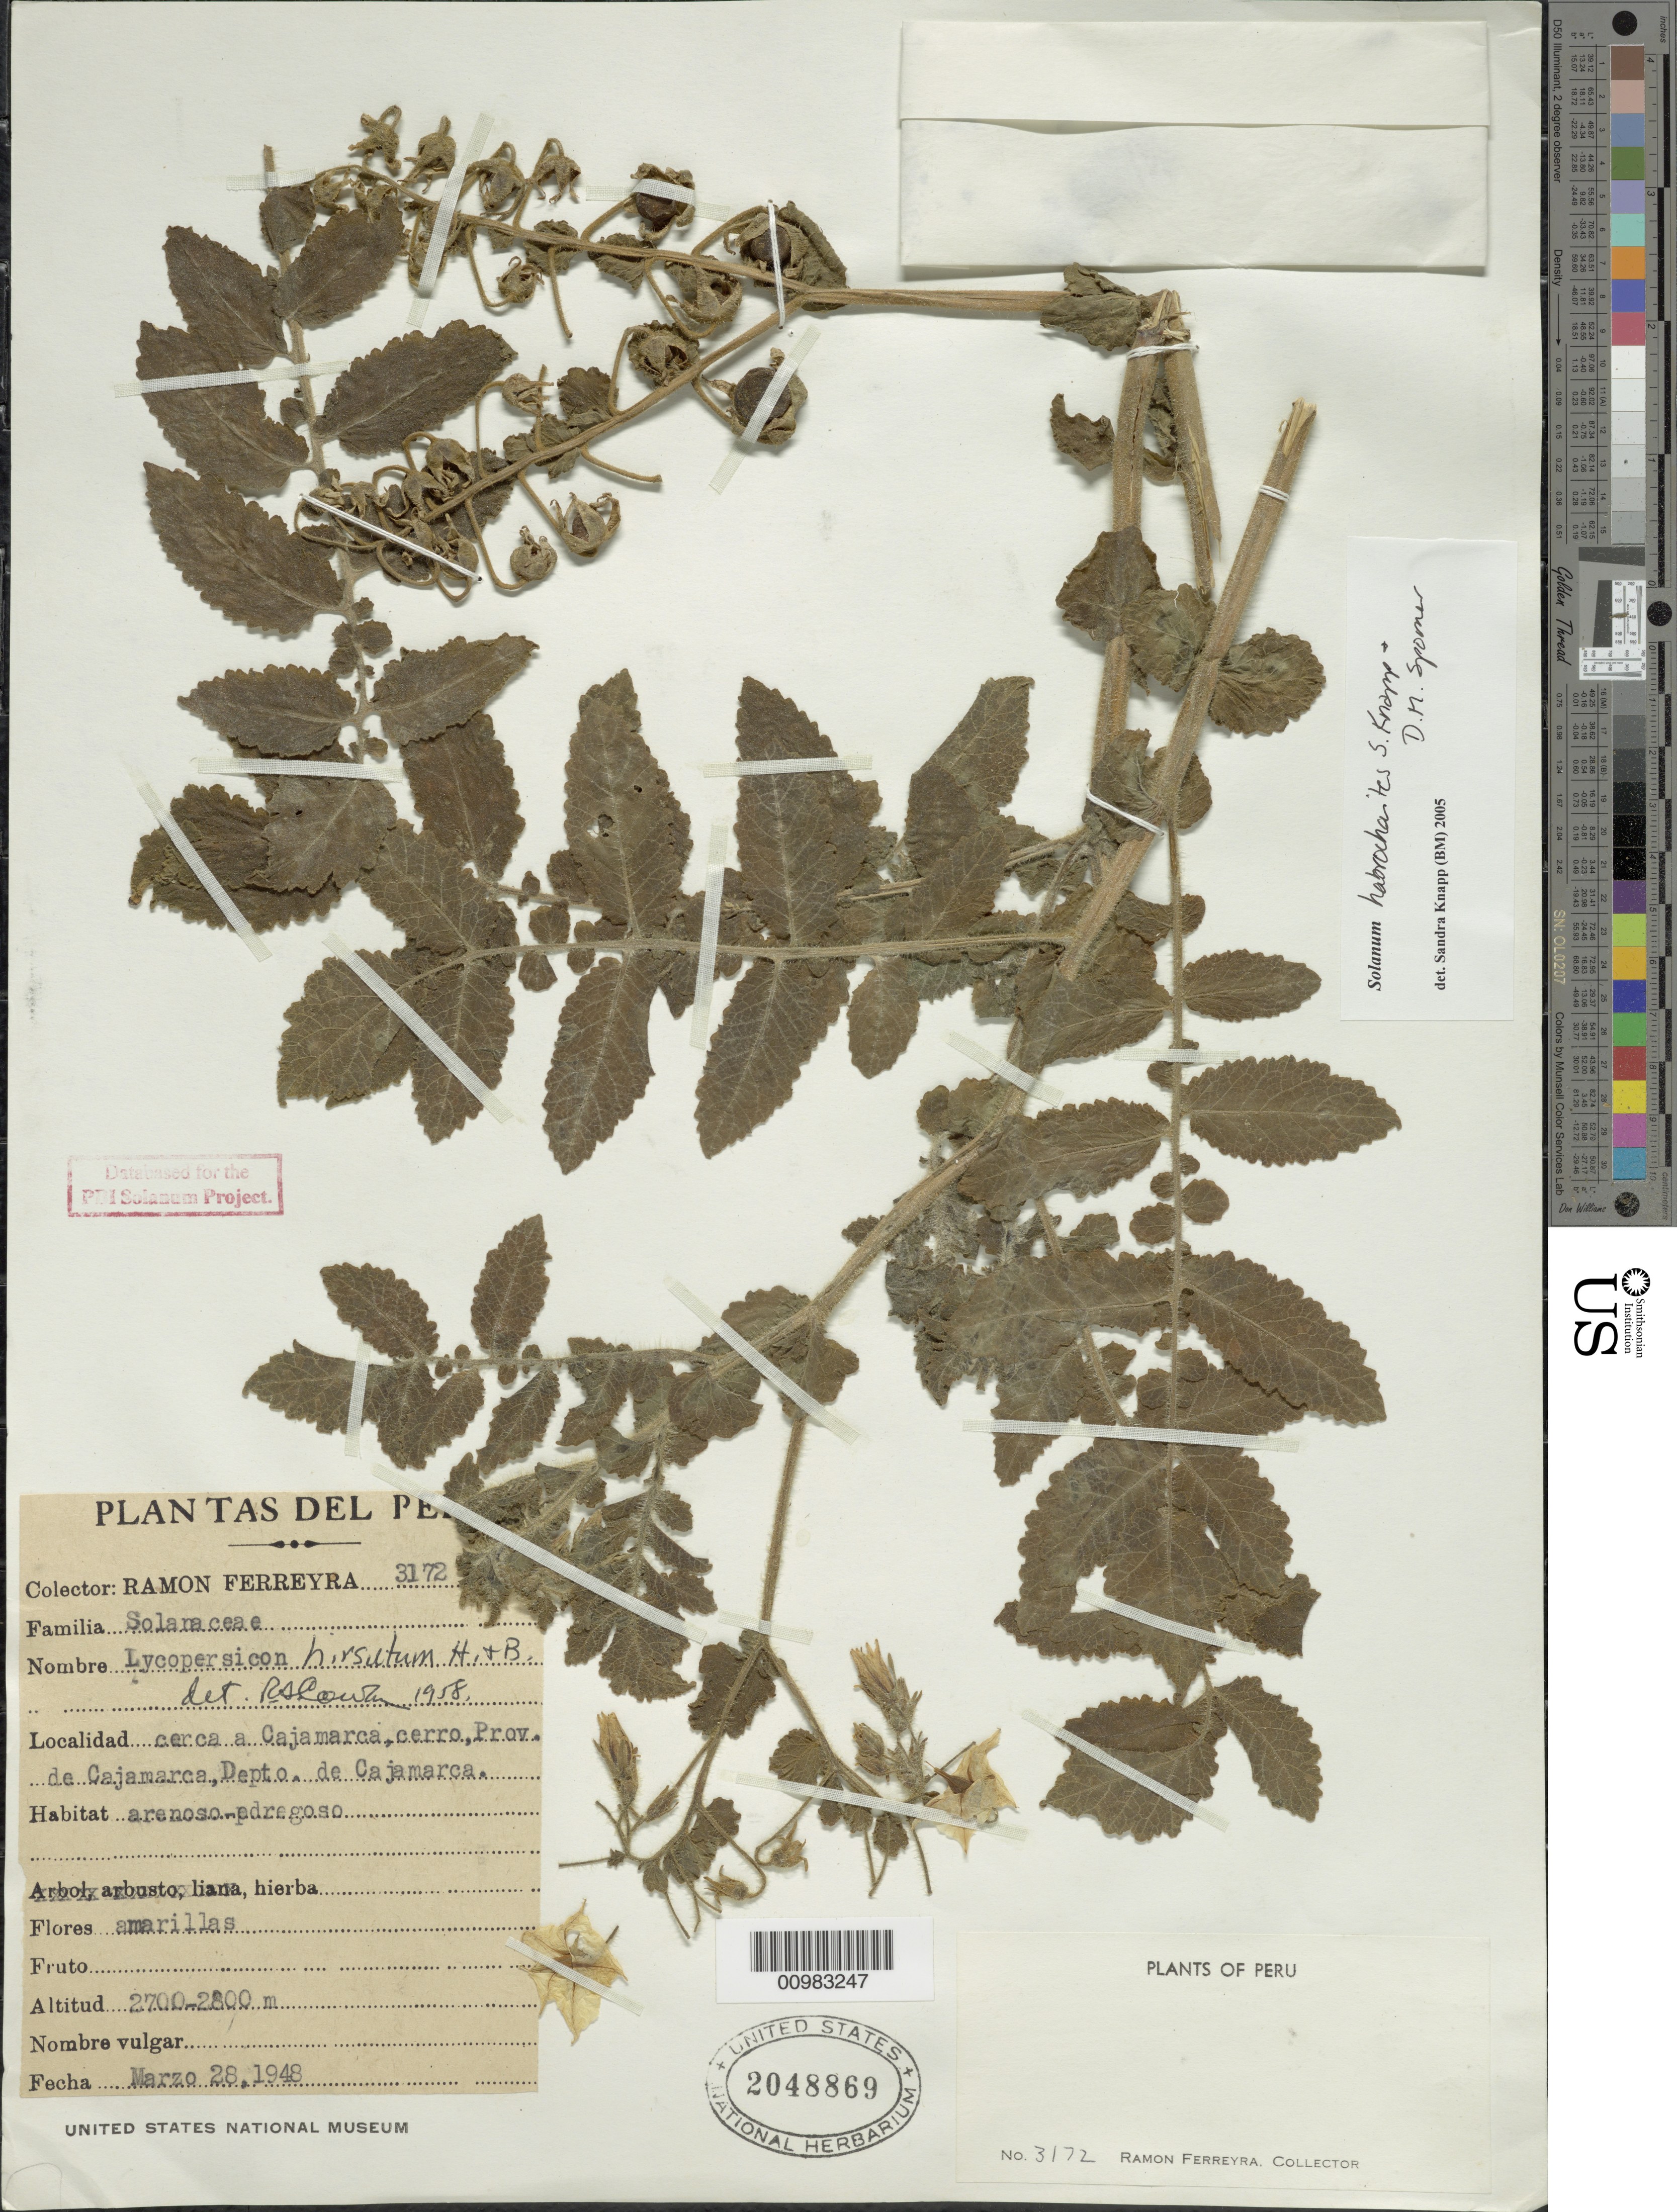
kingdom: Plantae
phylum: Tracheophyta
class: Magnoliopsida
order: Solanales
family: Solanaceae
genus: Solanum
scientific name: Solanum habrochaites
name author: S. Knapp & D.M. Spooner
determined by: Peralta, Iris E.; Knapp, S. D.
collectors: R. A. Ferreyra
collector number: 3172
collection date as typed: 28 Mar 1948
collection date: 1948-03-28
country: Peru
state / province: Cajamarca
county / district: Cajamarca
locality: Cerros de Cacjamarca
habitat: monte bajo, pedregoso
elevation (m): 2700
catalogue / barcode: US 2048869